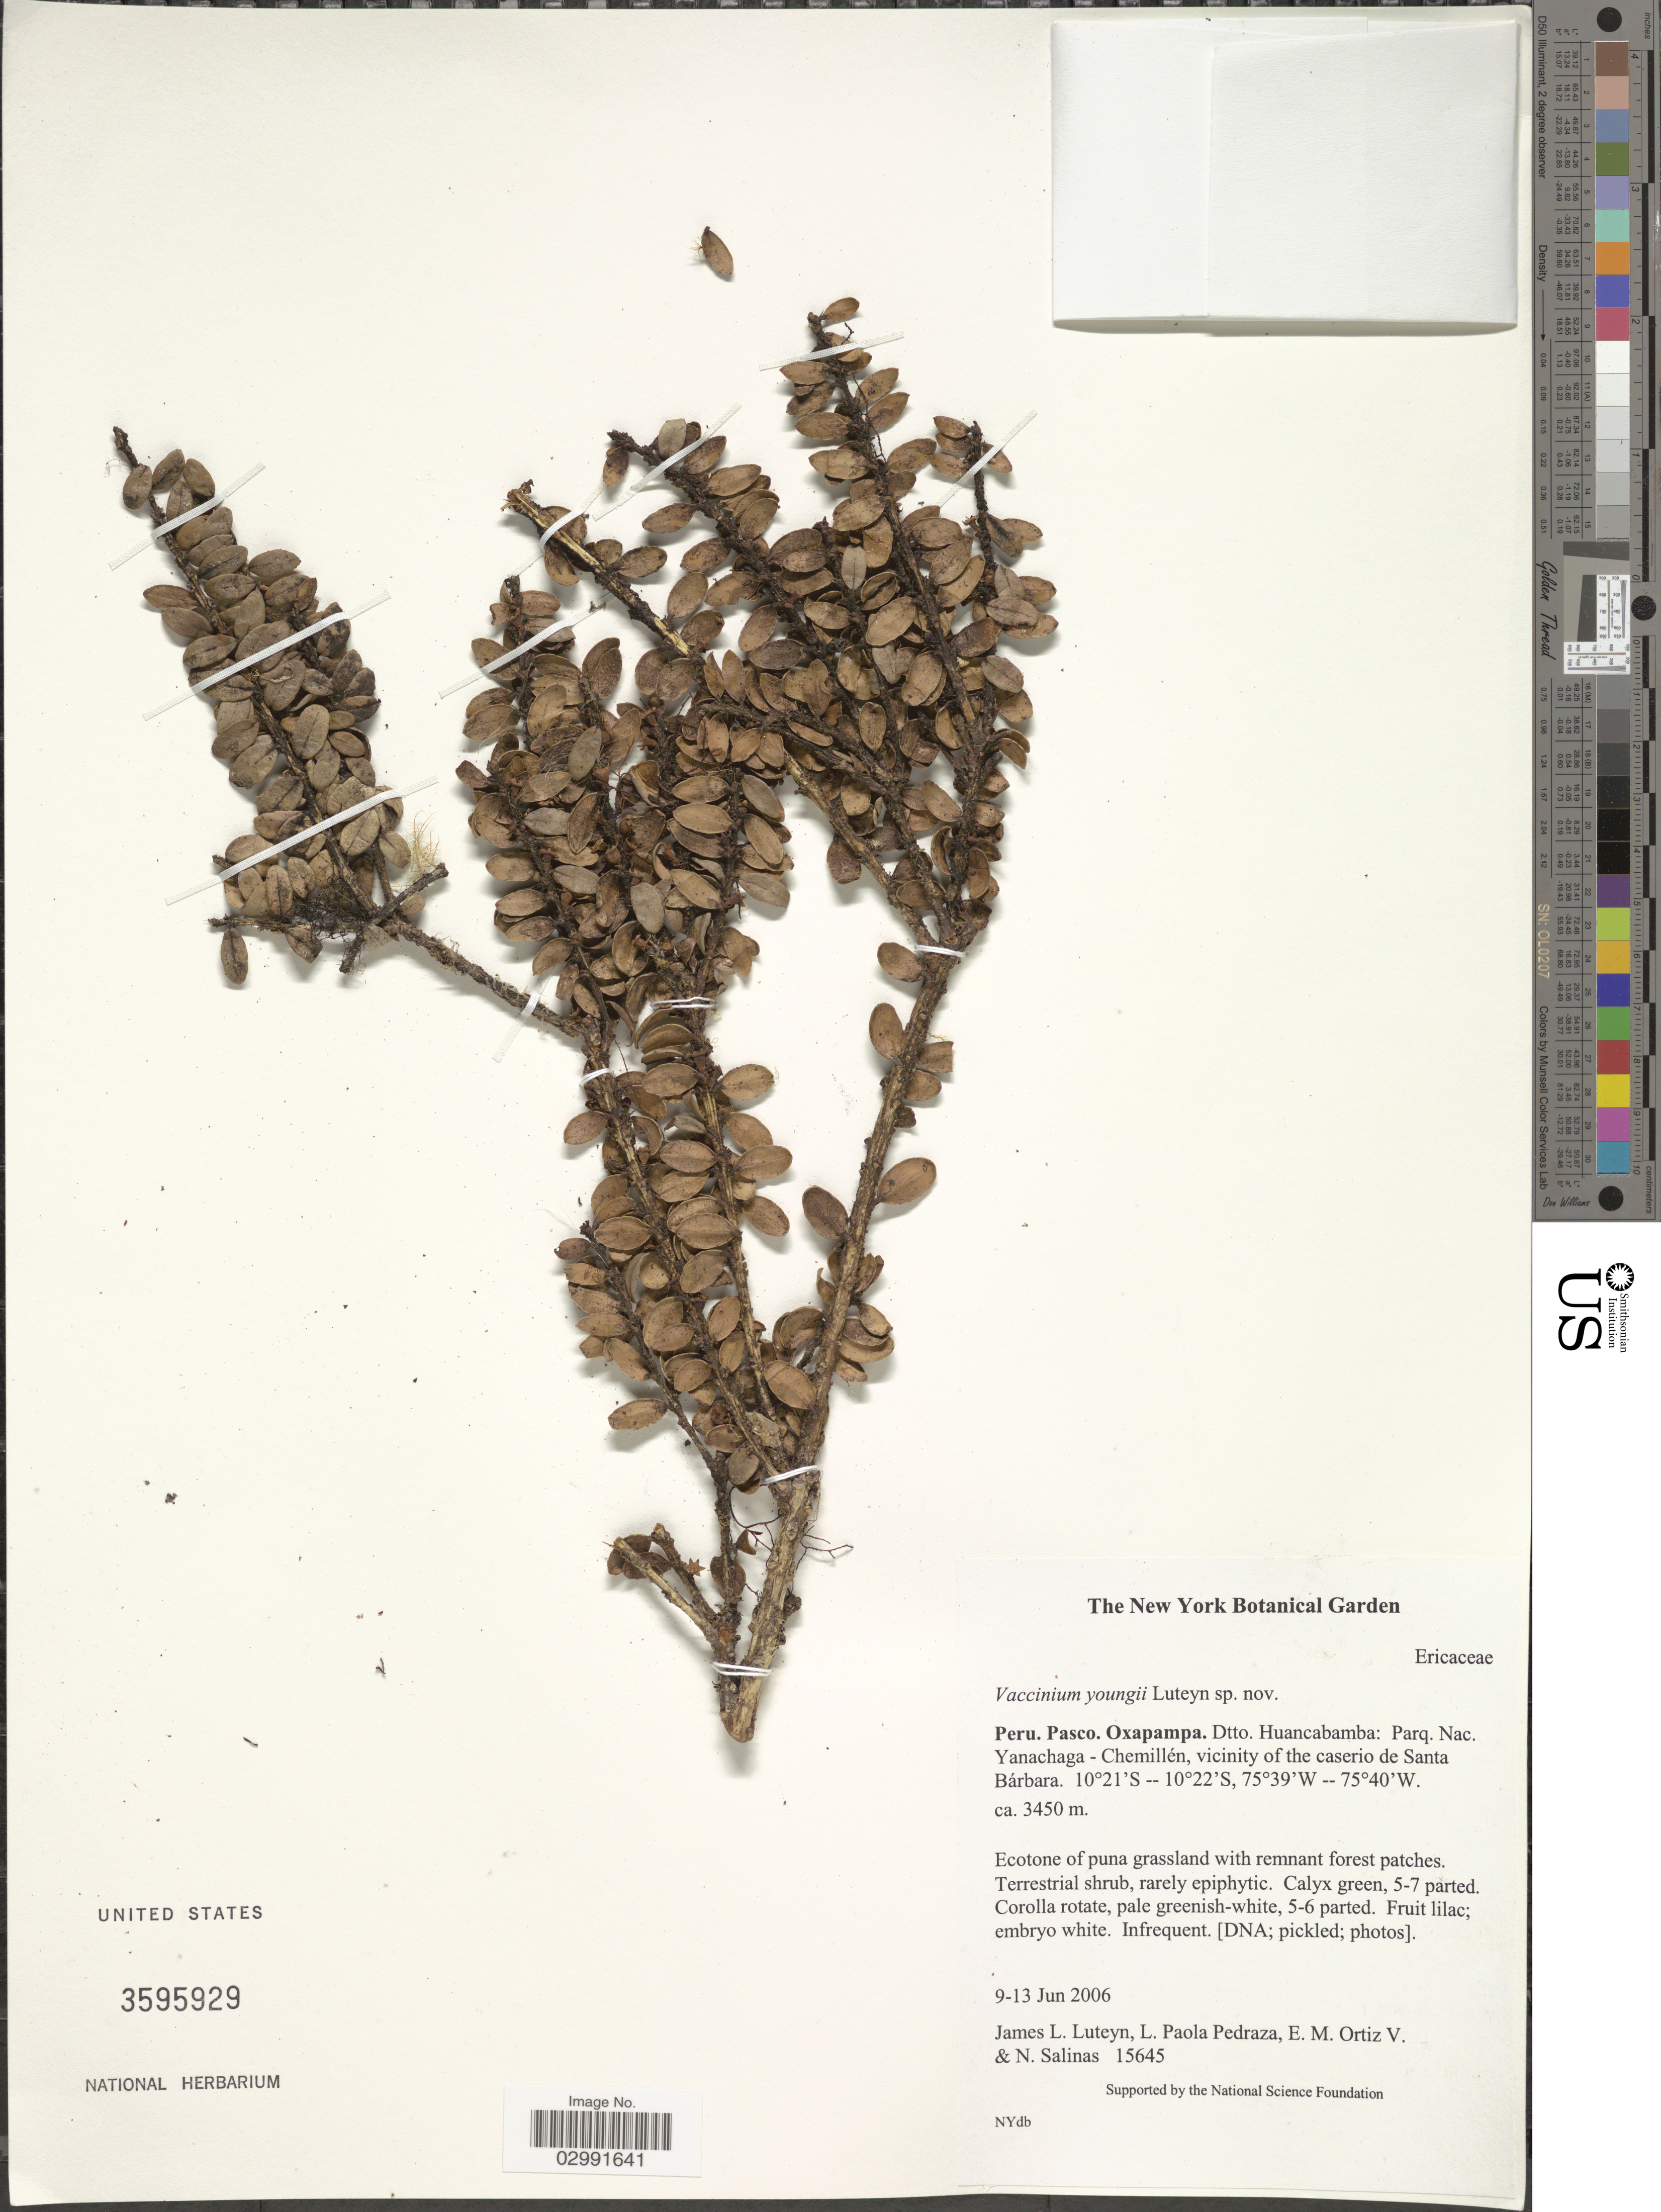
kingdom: Plantae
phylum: Tracheophyta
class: Magnoliopsida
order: Ericales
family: Ericaceae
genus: Vaccinium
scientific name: Vaccinium youngii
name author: Pedraza & Luteyn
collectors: J. Luteyn, L. Paola Pedraza, E. Ortiz V. & N. Salinas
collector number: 15645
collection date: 2006-06-09/2006-06-13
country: Peru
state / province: Pasco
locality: Oxapampa. Dtto. Huancabamba: Parq. Nac. Yanachaga - Chemillén, vicinity of the caserio de Santa Bárbara.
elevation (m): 3450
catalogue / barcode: US 3595929